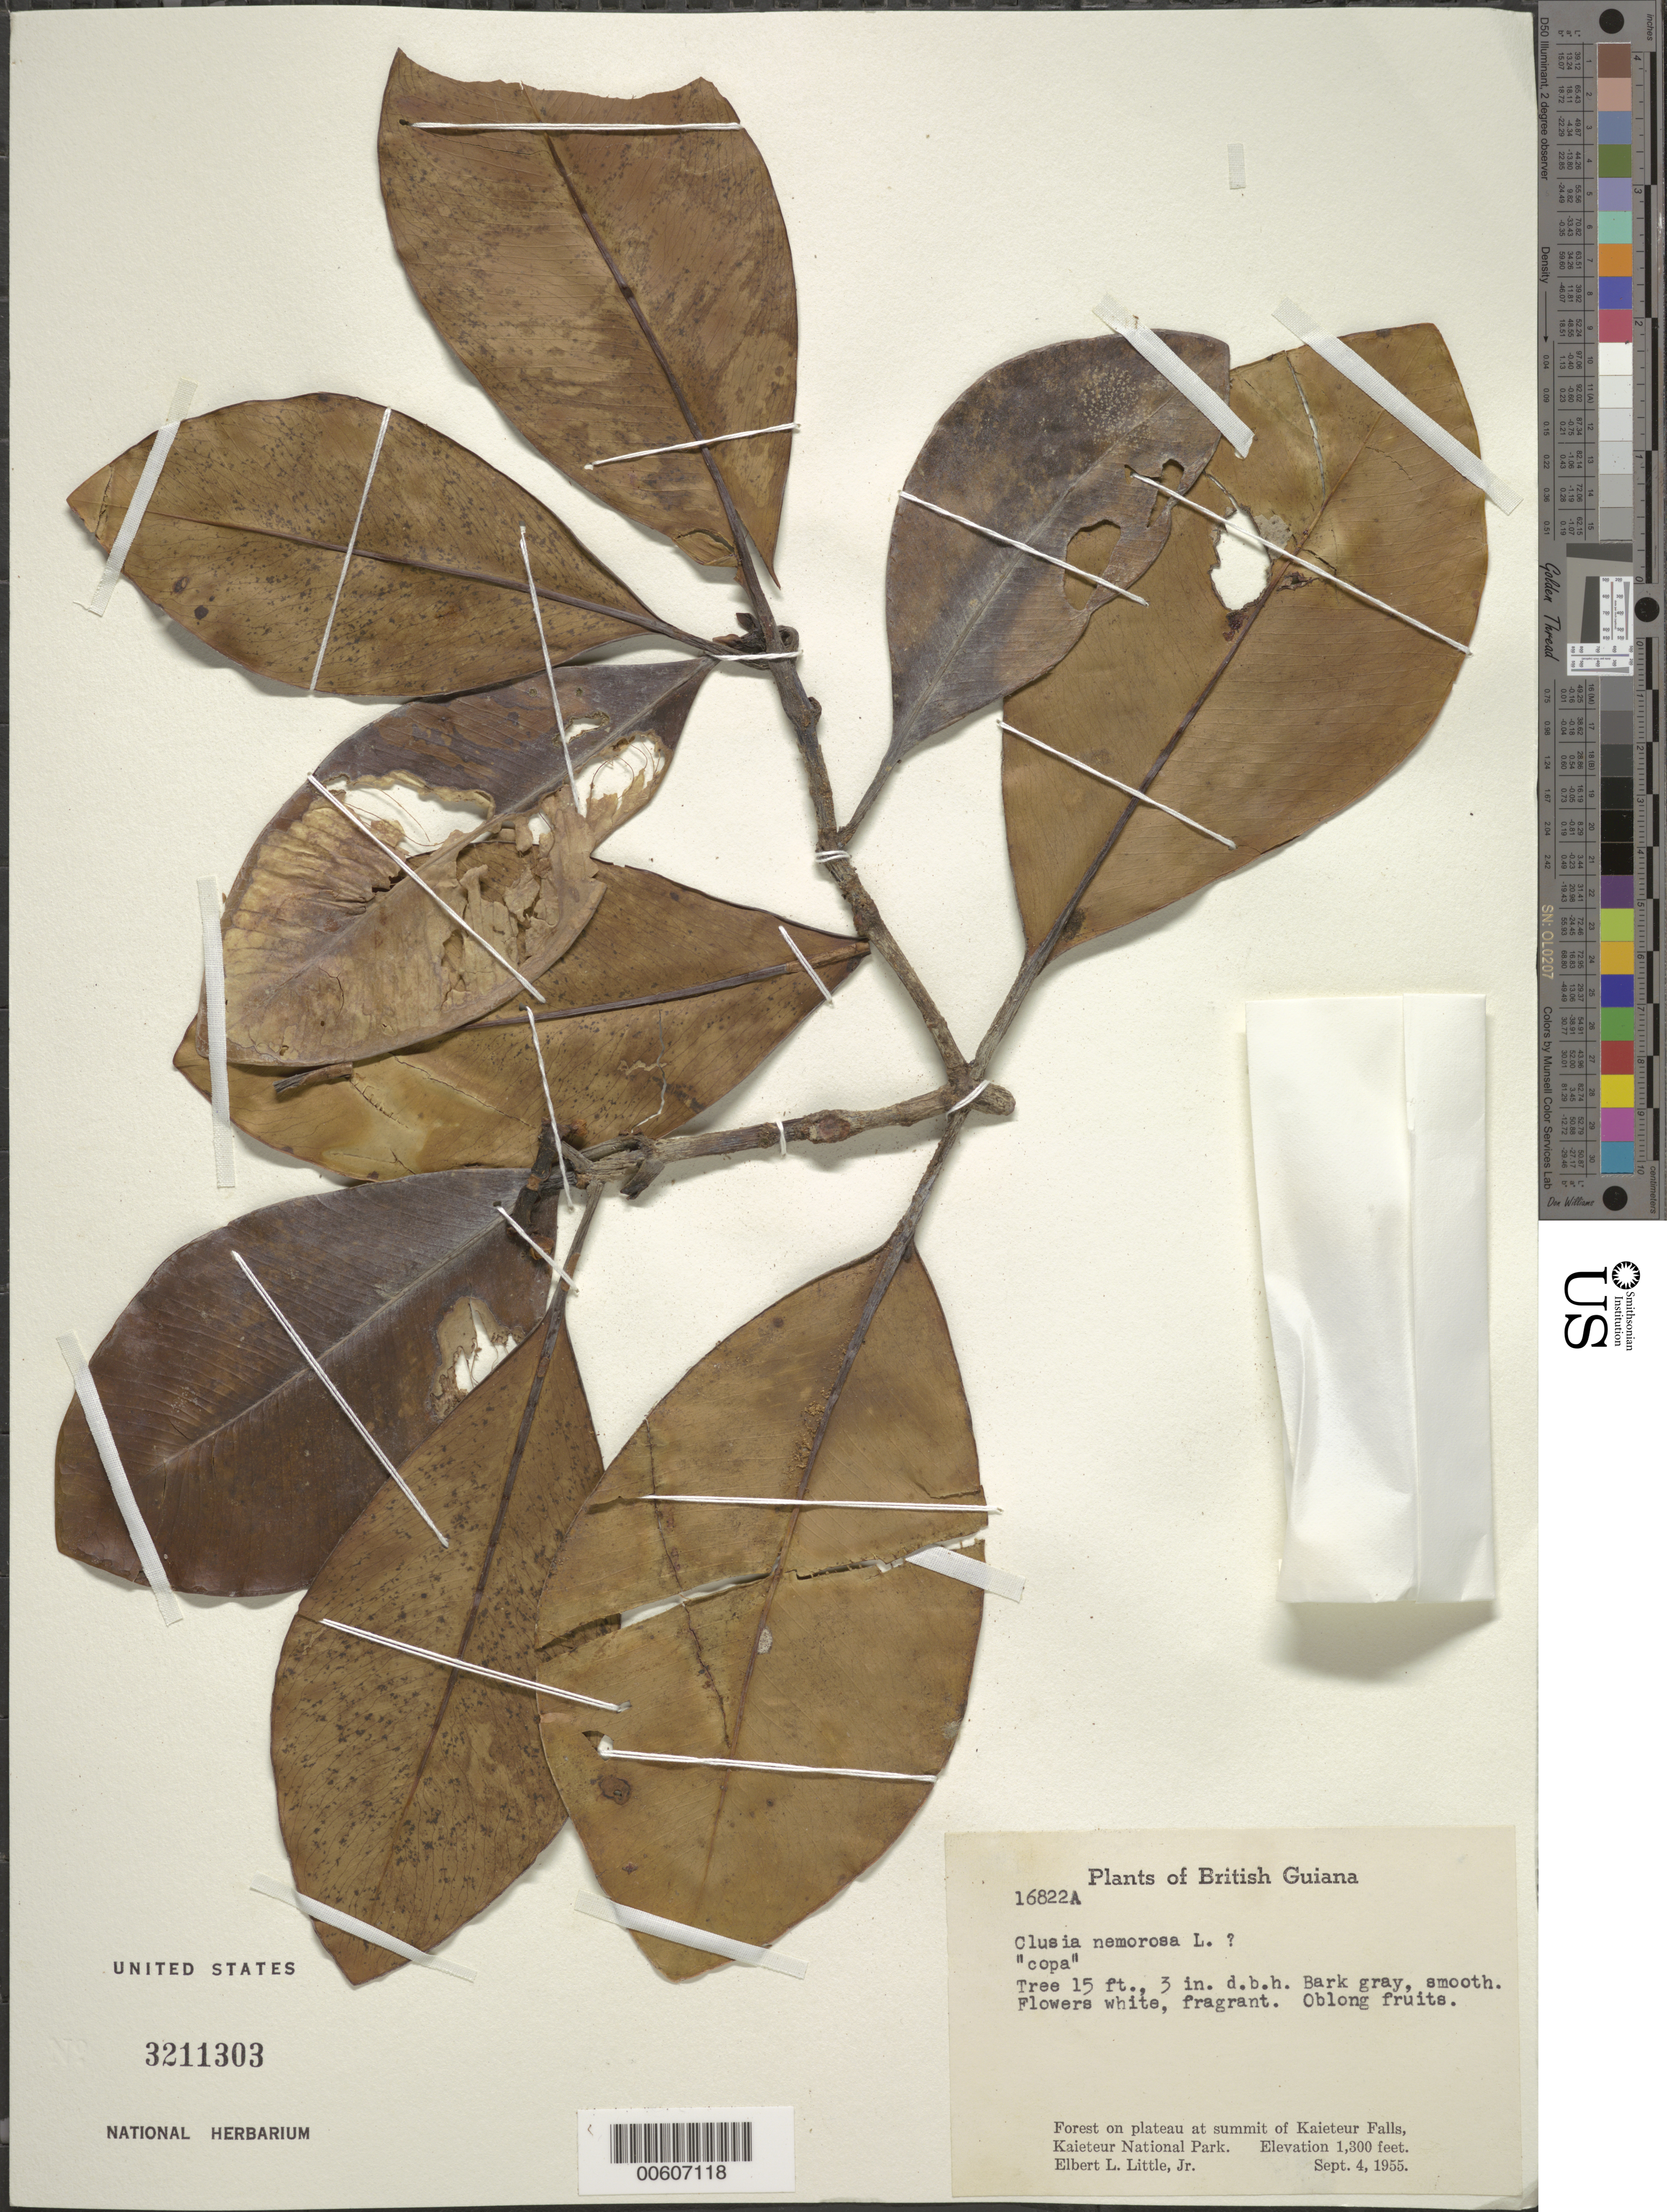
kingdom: Plantae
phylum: Tracheophyta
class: Magnoliopsida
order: Malpighiales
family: Clusiaceae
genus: Clusia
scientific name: Clusia nemorosa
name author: G. Mey.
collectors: E. L. Little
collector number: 16822 a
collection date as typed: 4-Sep-55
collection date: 1955-09-04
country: Guyana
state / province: Potaro-Siparuni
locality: Kaieteur National Park, Kaieteur Falls, summit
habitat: Forest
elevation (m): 390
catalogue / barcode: US 3211303